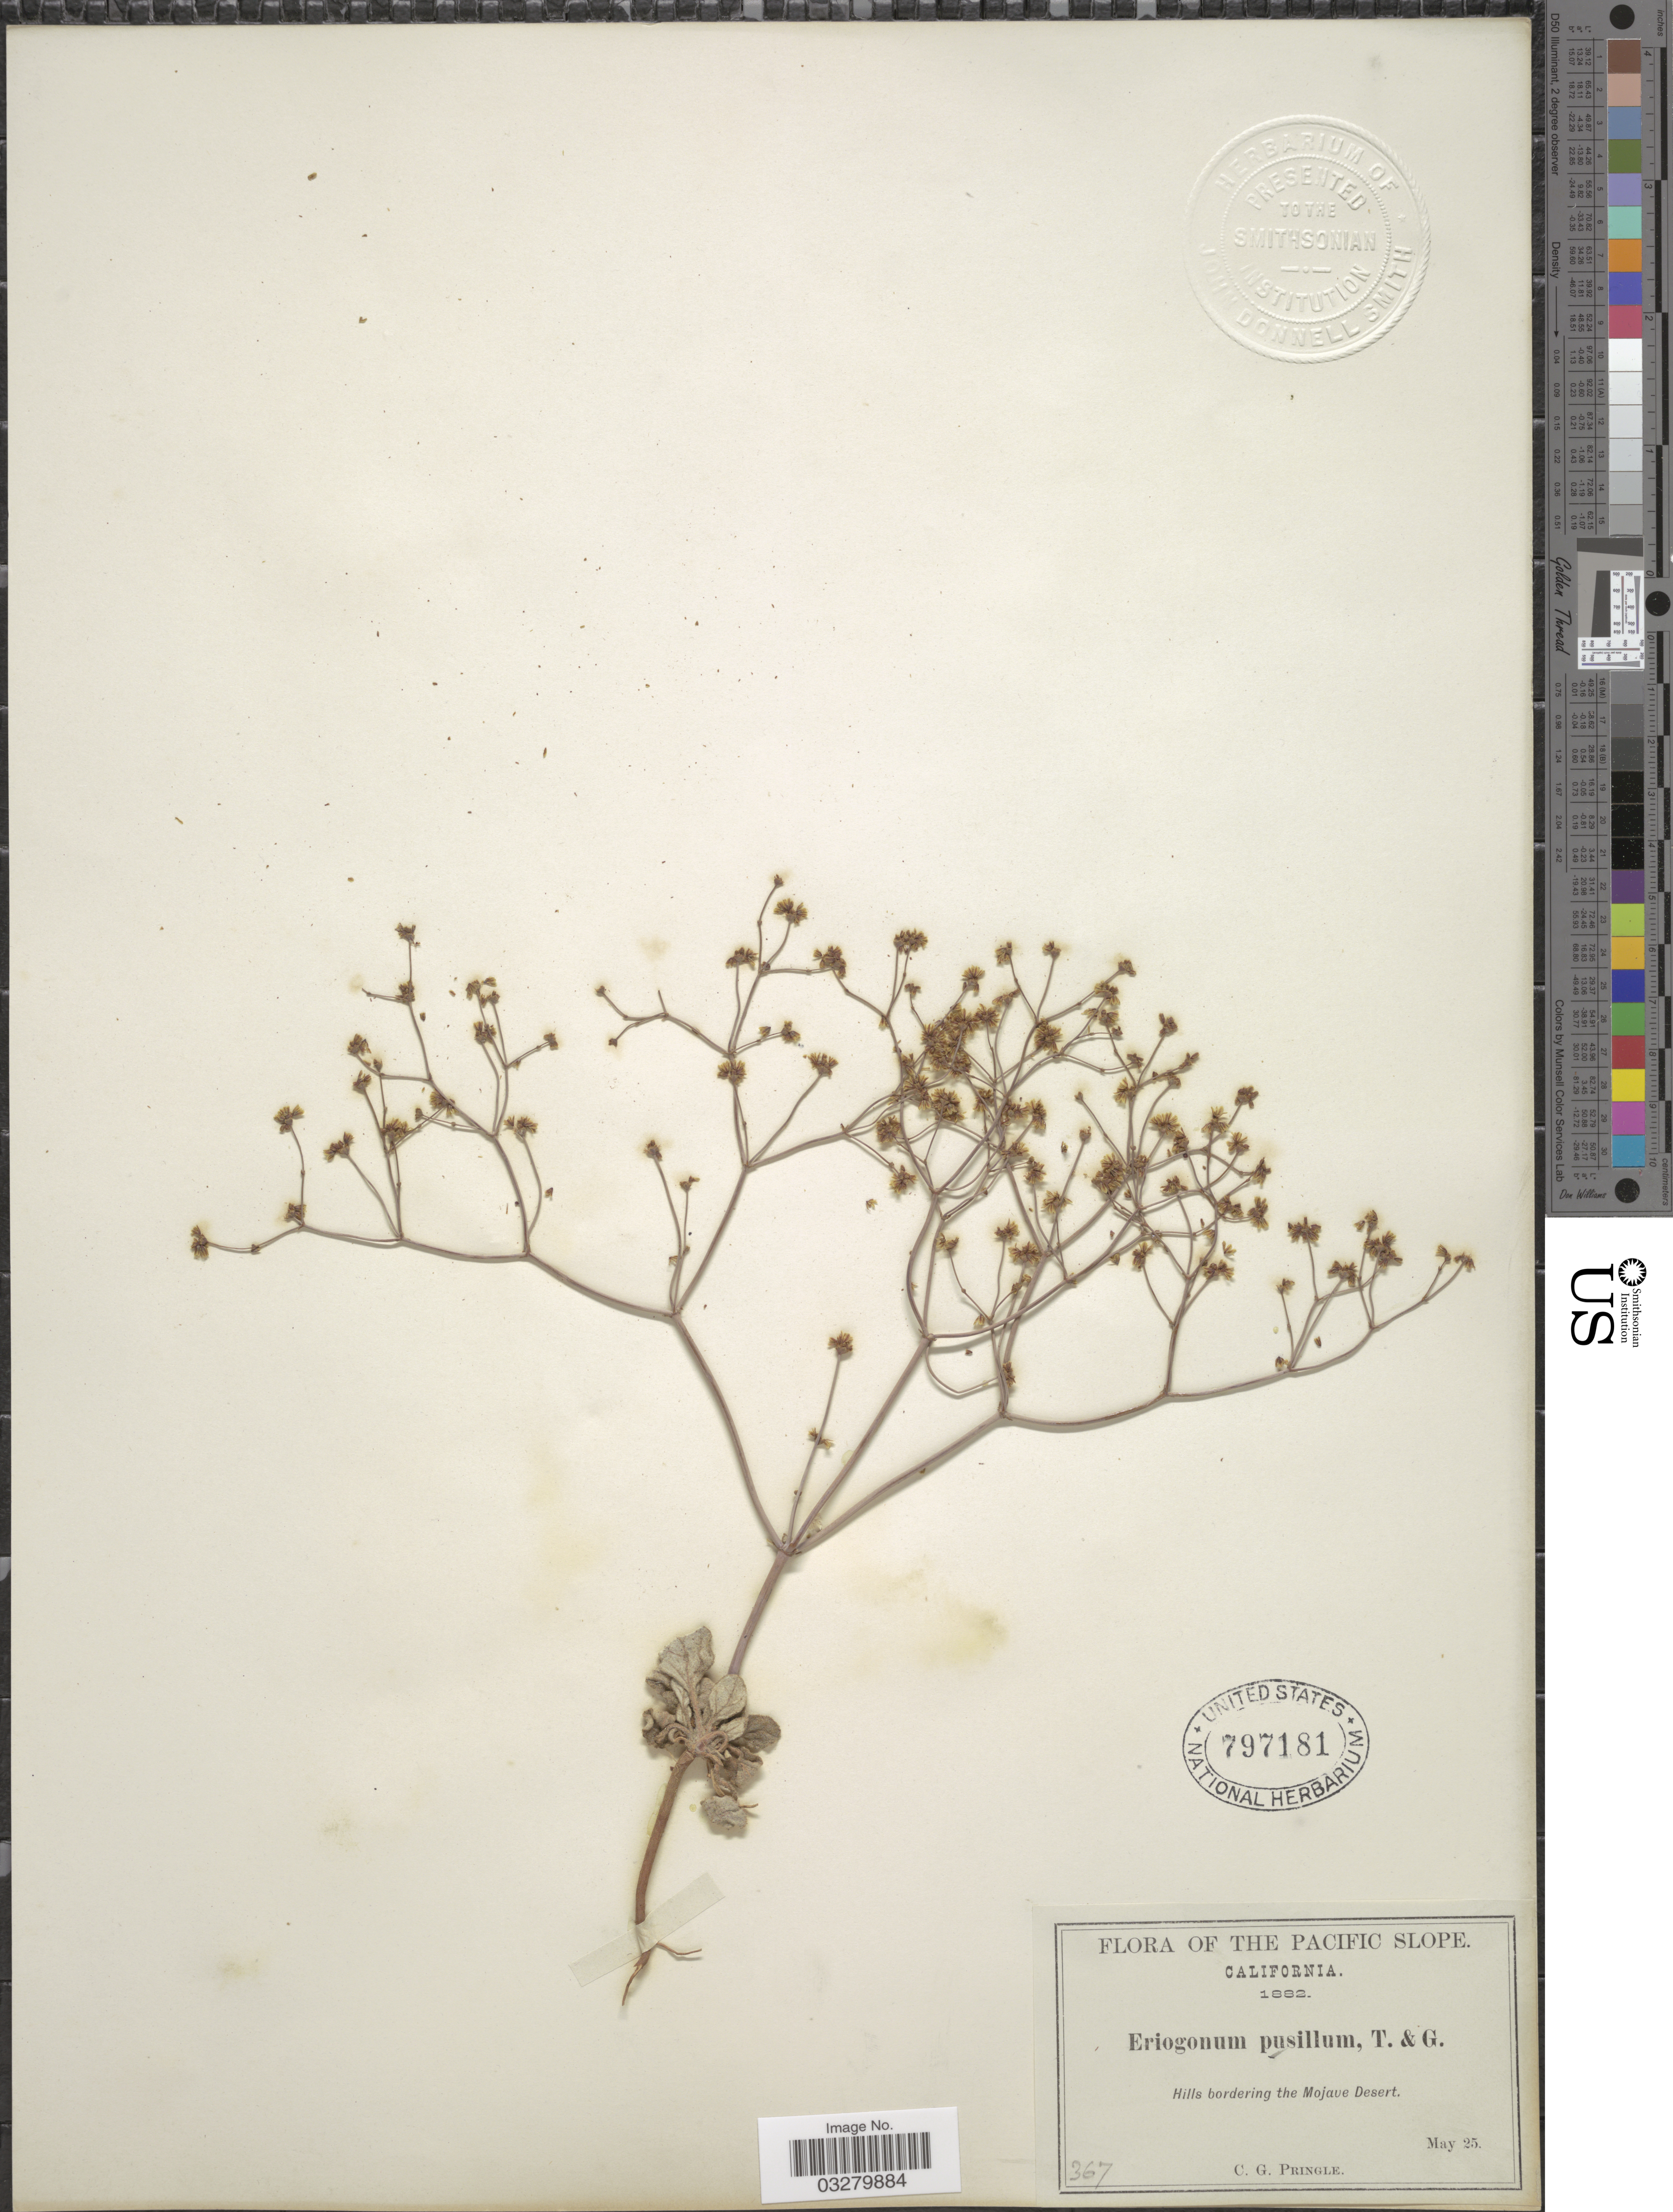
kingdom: Plantae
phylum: Tracheophyta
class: Magnoliopsida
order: Caryophyllales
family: Polygonaceae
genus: Eriogonum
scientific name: Eriogonum pusillum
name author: Torr. & A. Gray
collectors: C. G. Pringle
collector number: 367?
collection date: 1882-05-25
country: United States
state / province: California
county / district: San Bernardino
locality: The Pacific Slope. Hills bordering the Mojave Desert.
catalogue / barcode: US 797181